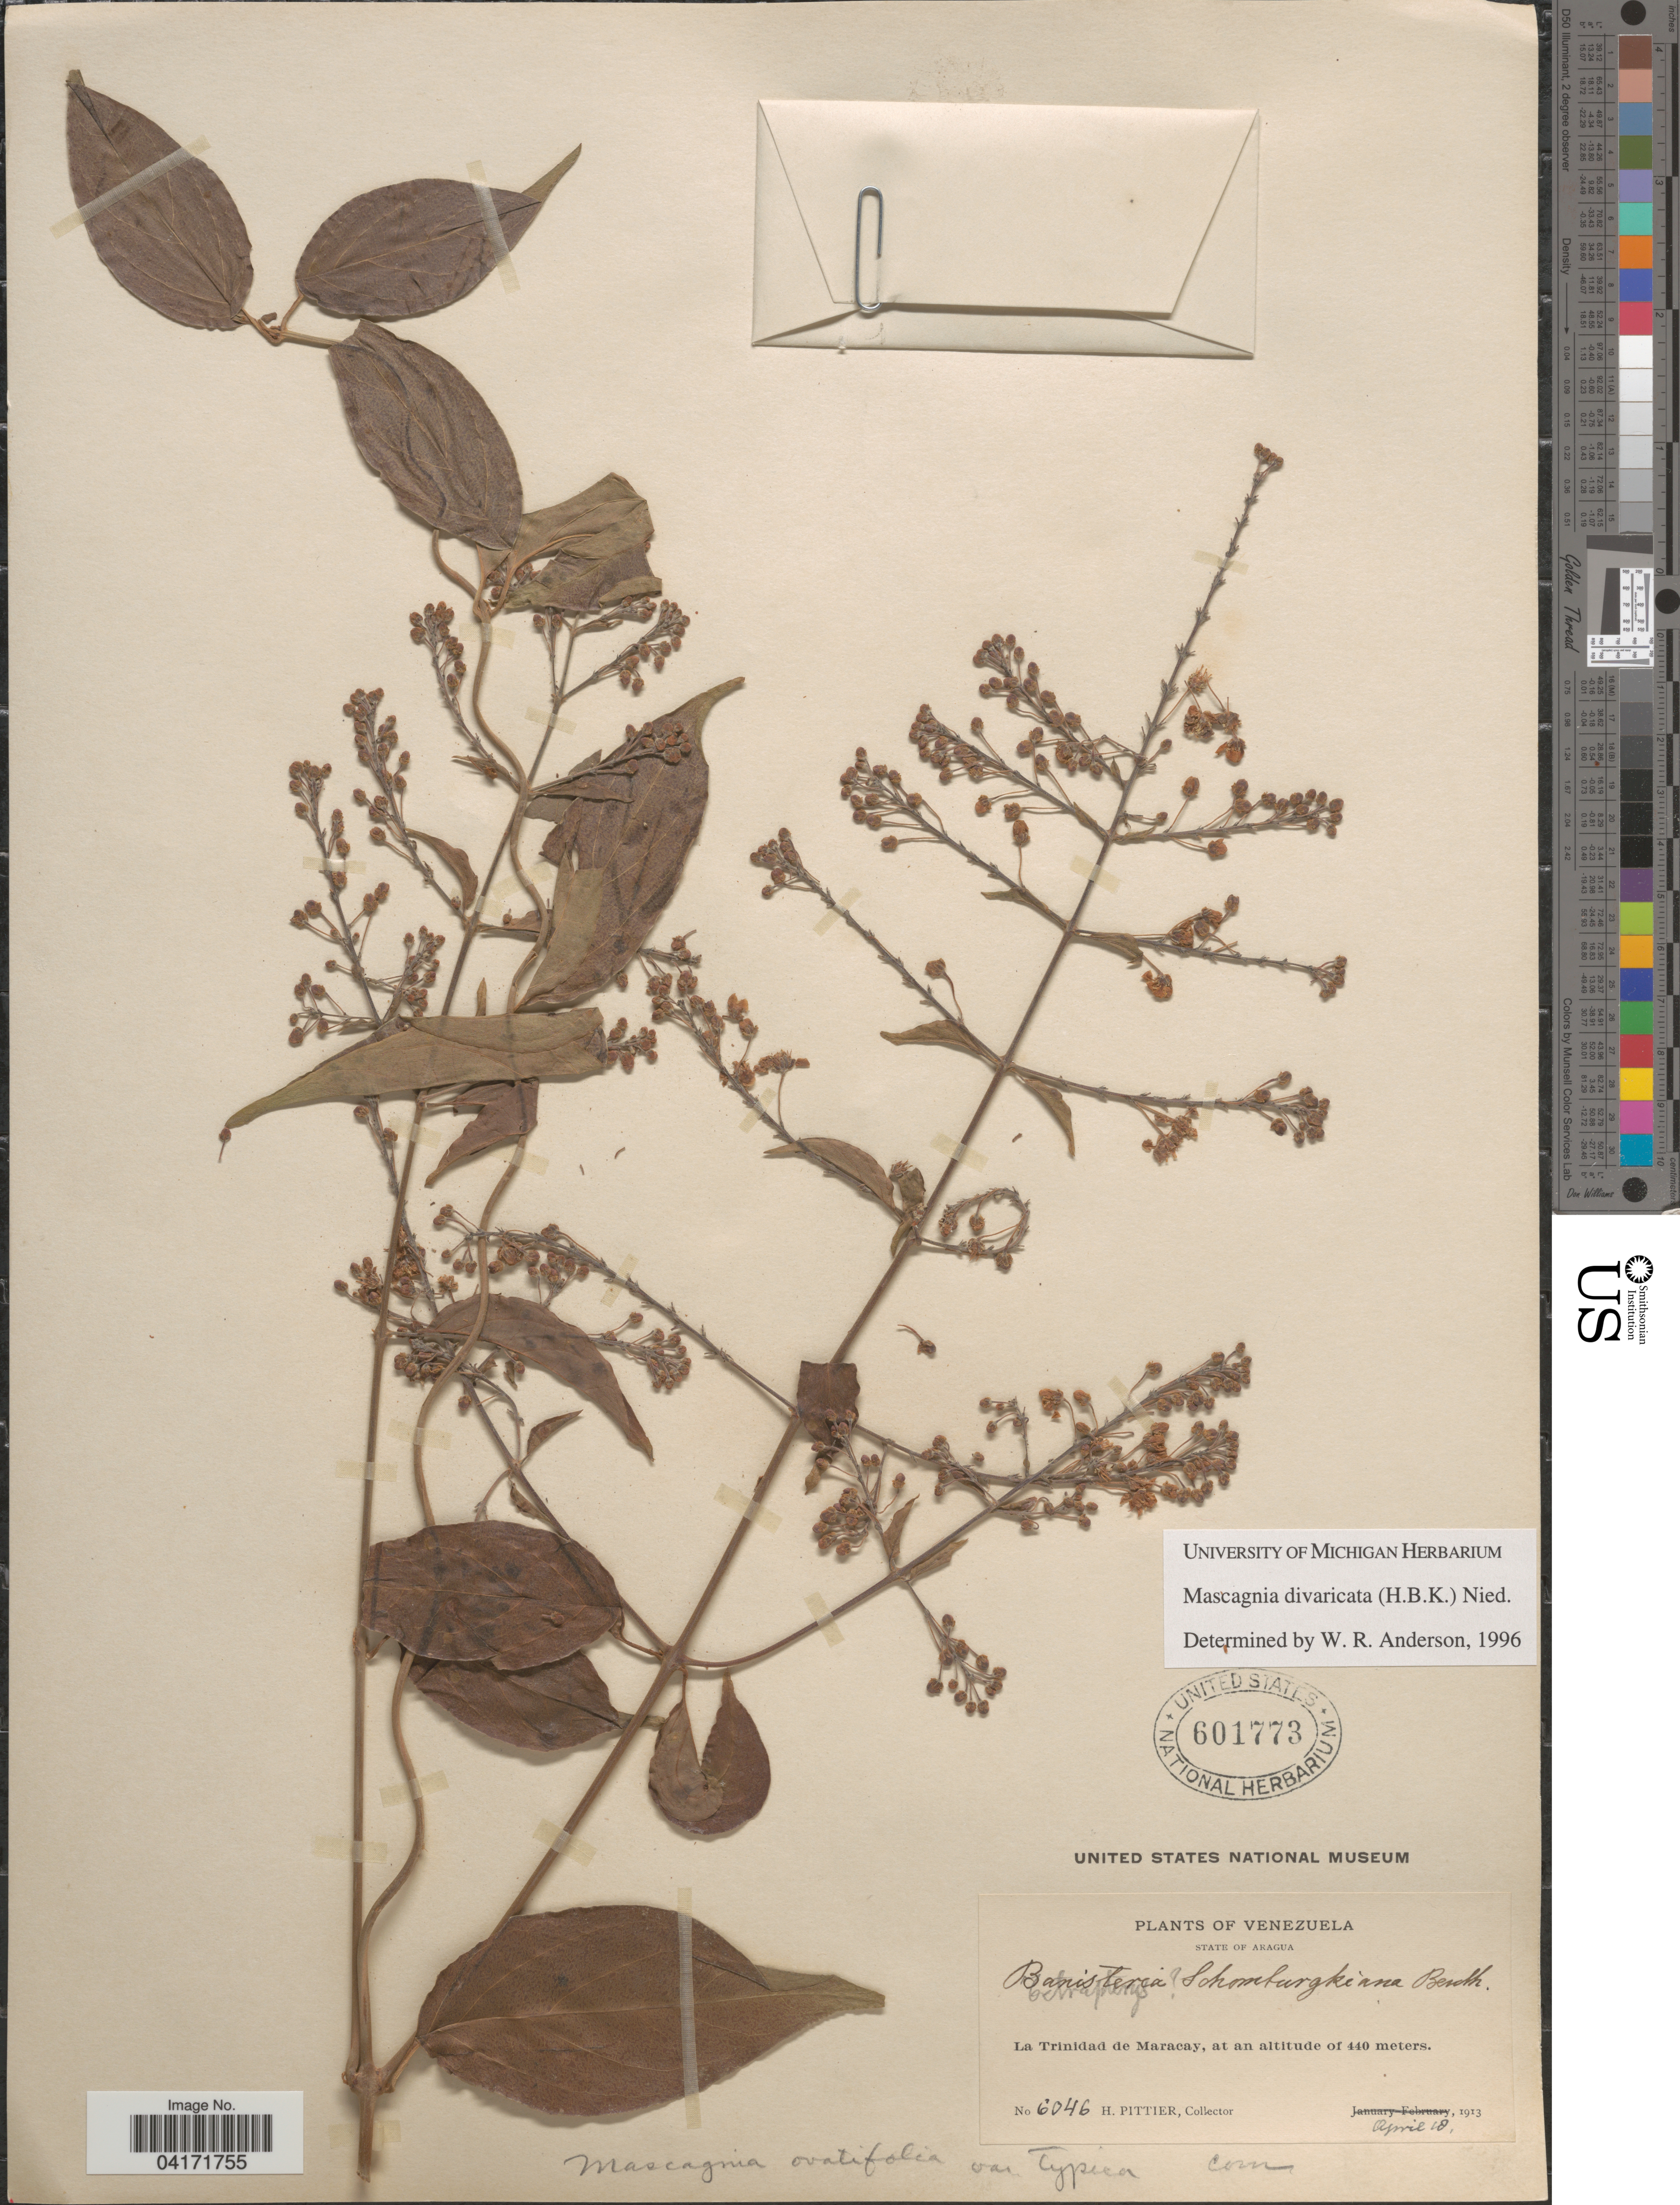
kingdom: Plantae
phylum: Tracheophyta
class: Magnoliopsida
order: Malpighiales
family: Malpighiaceae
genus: Mascagnia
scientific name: Mascagnia divaricata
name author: (Kunth) Nied.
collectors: H. F. Pittier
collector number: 6046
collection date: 1913-04-18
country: Venezuela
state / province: Aragua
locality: La Trinidad de Maracay.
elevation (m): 440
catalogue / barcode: US 601773